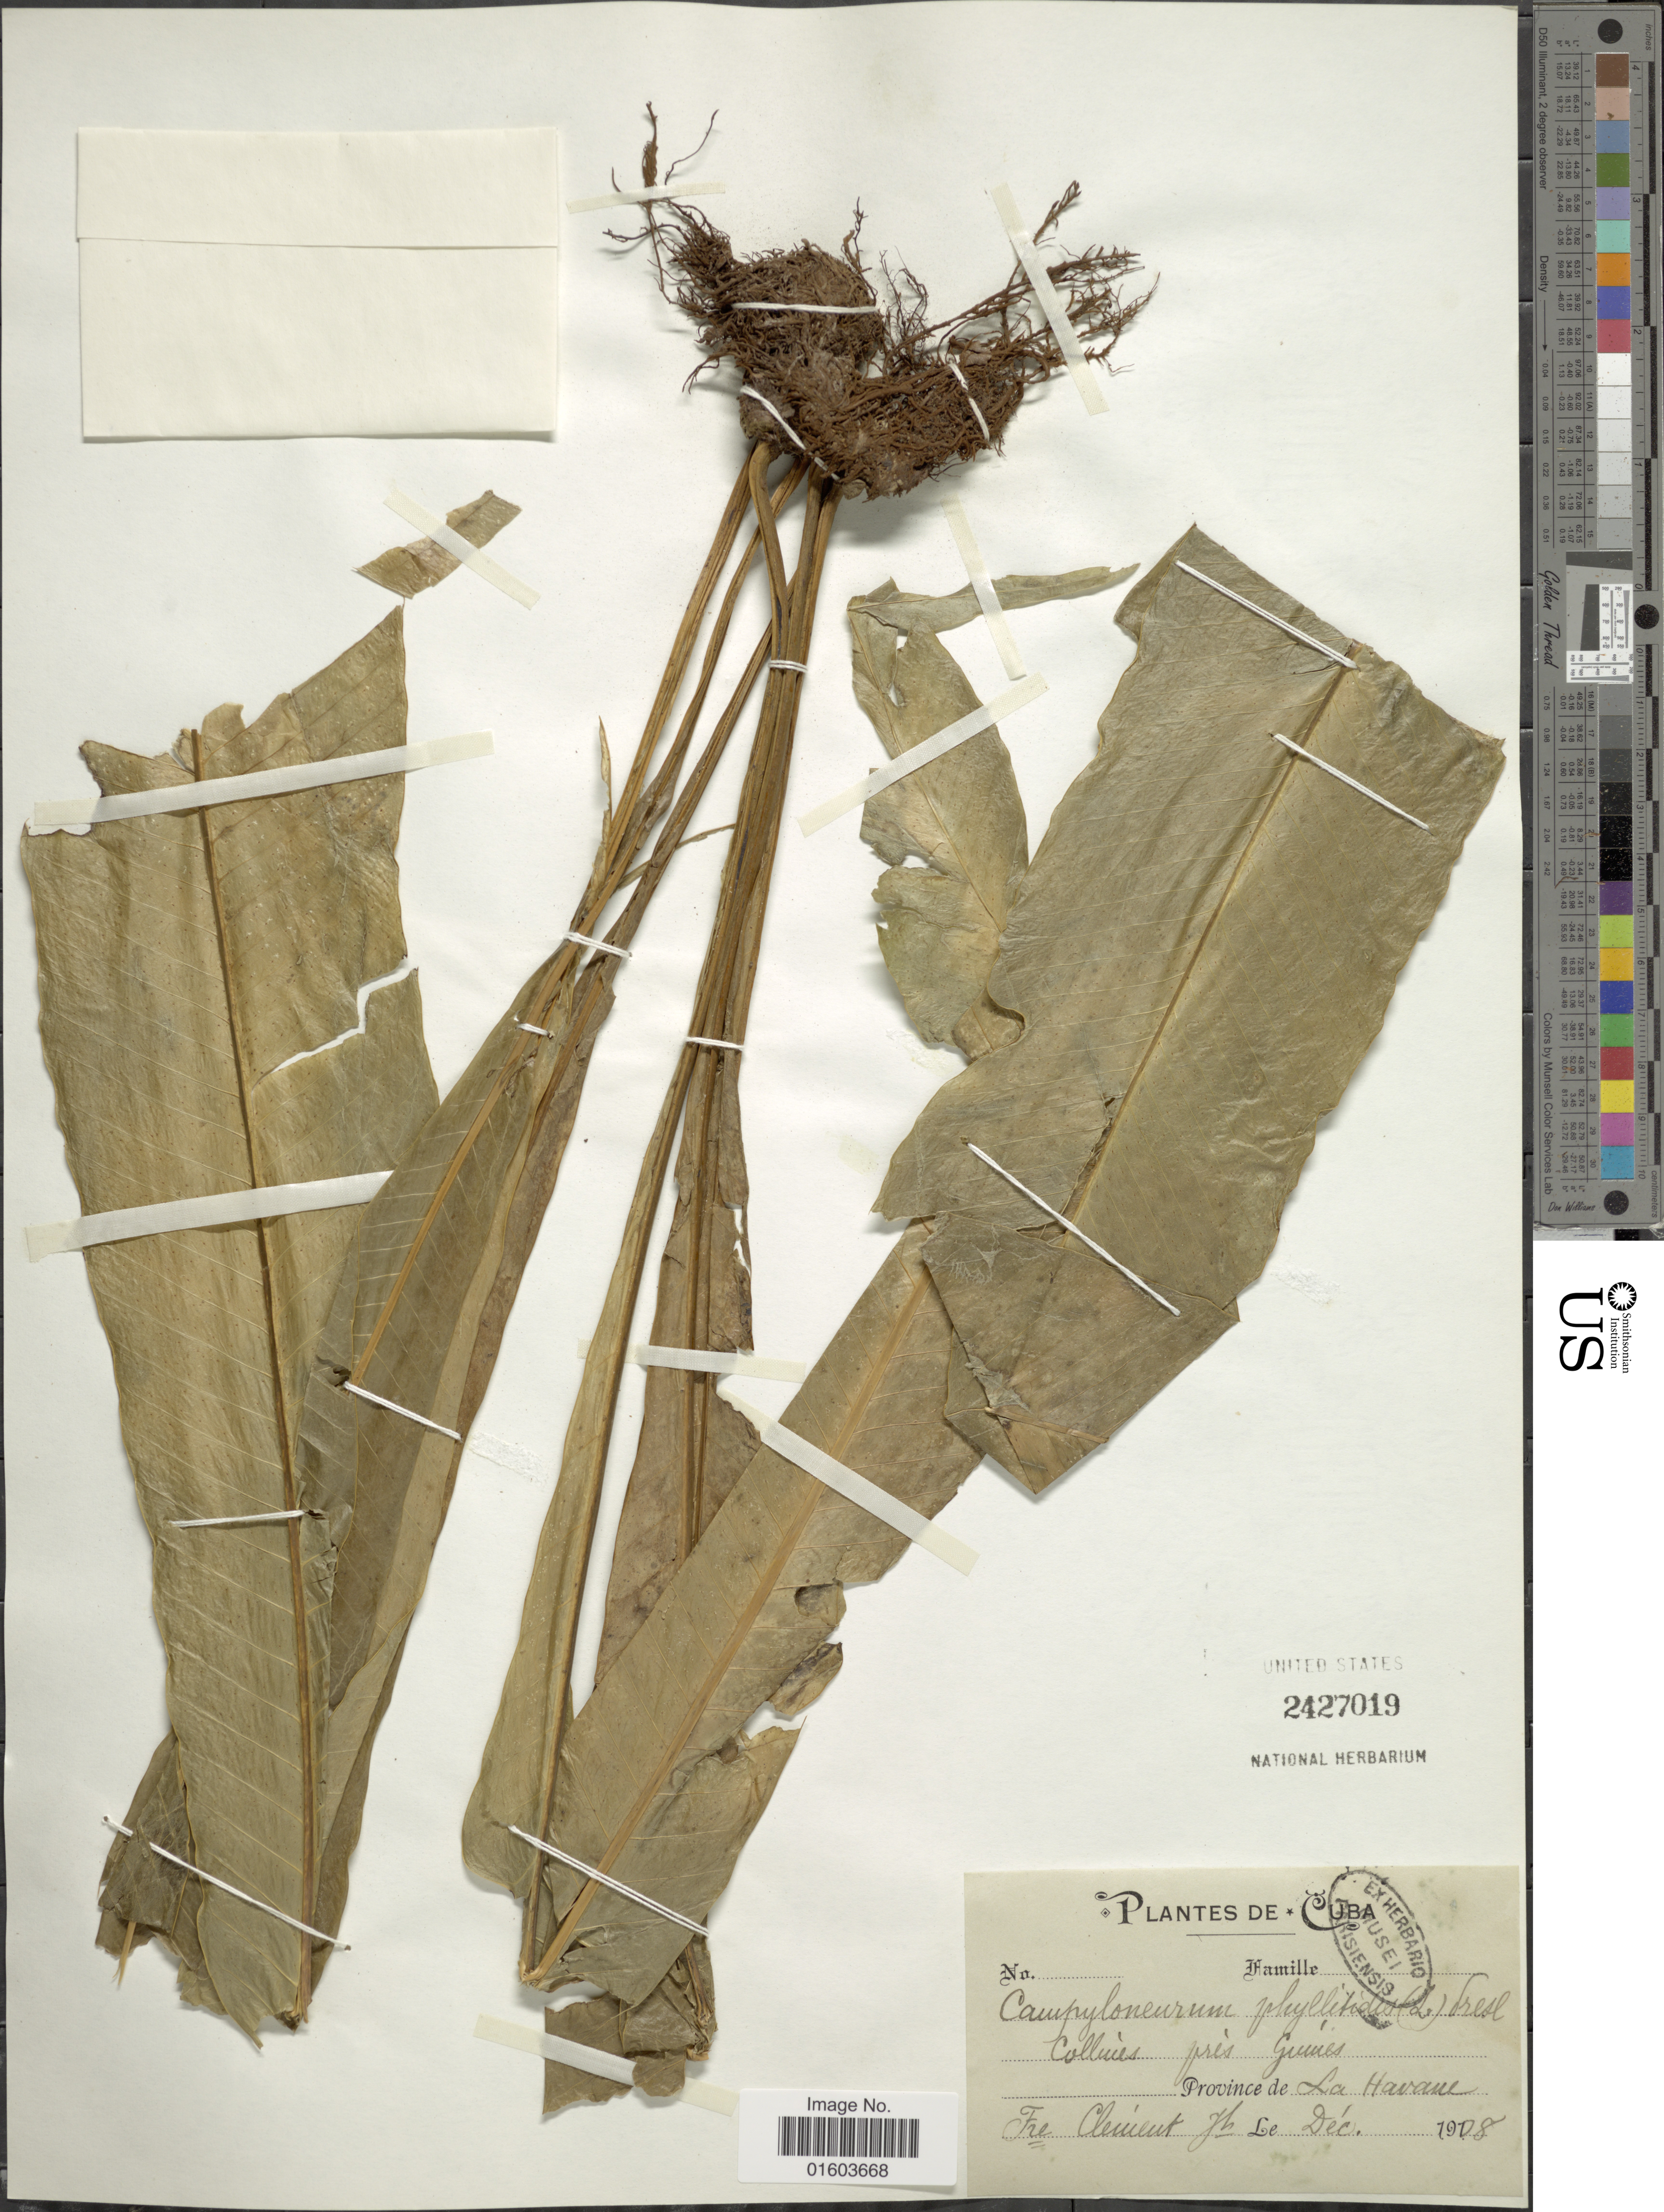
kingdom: Plantae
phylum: Tracheophyta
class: Polypodiopsida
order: Polypodiales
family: Polypodiaceae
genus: Campyloneurum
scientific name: Campyloneurum phyllitidis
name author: (L.) C. Presl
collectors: B. Clement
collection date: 1908-12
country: Cuba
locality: Collines pres Guines, Province de La Havane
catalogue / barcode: US 2427019